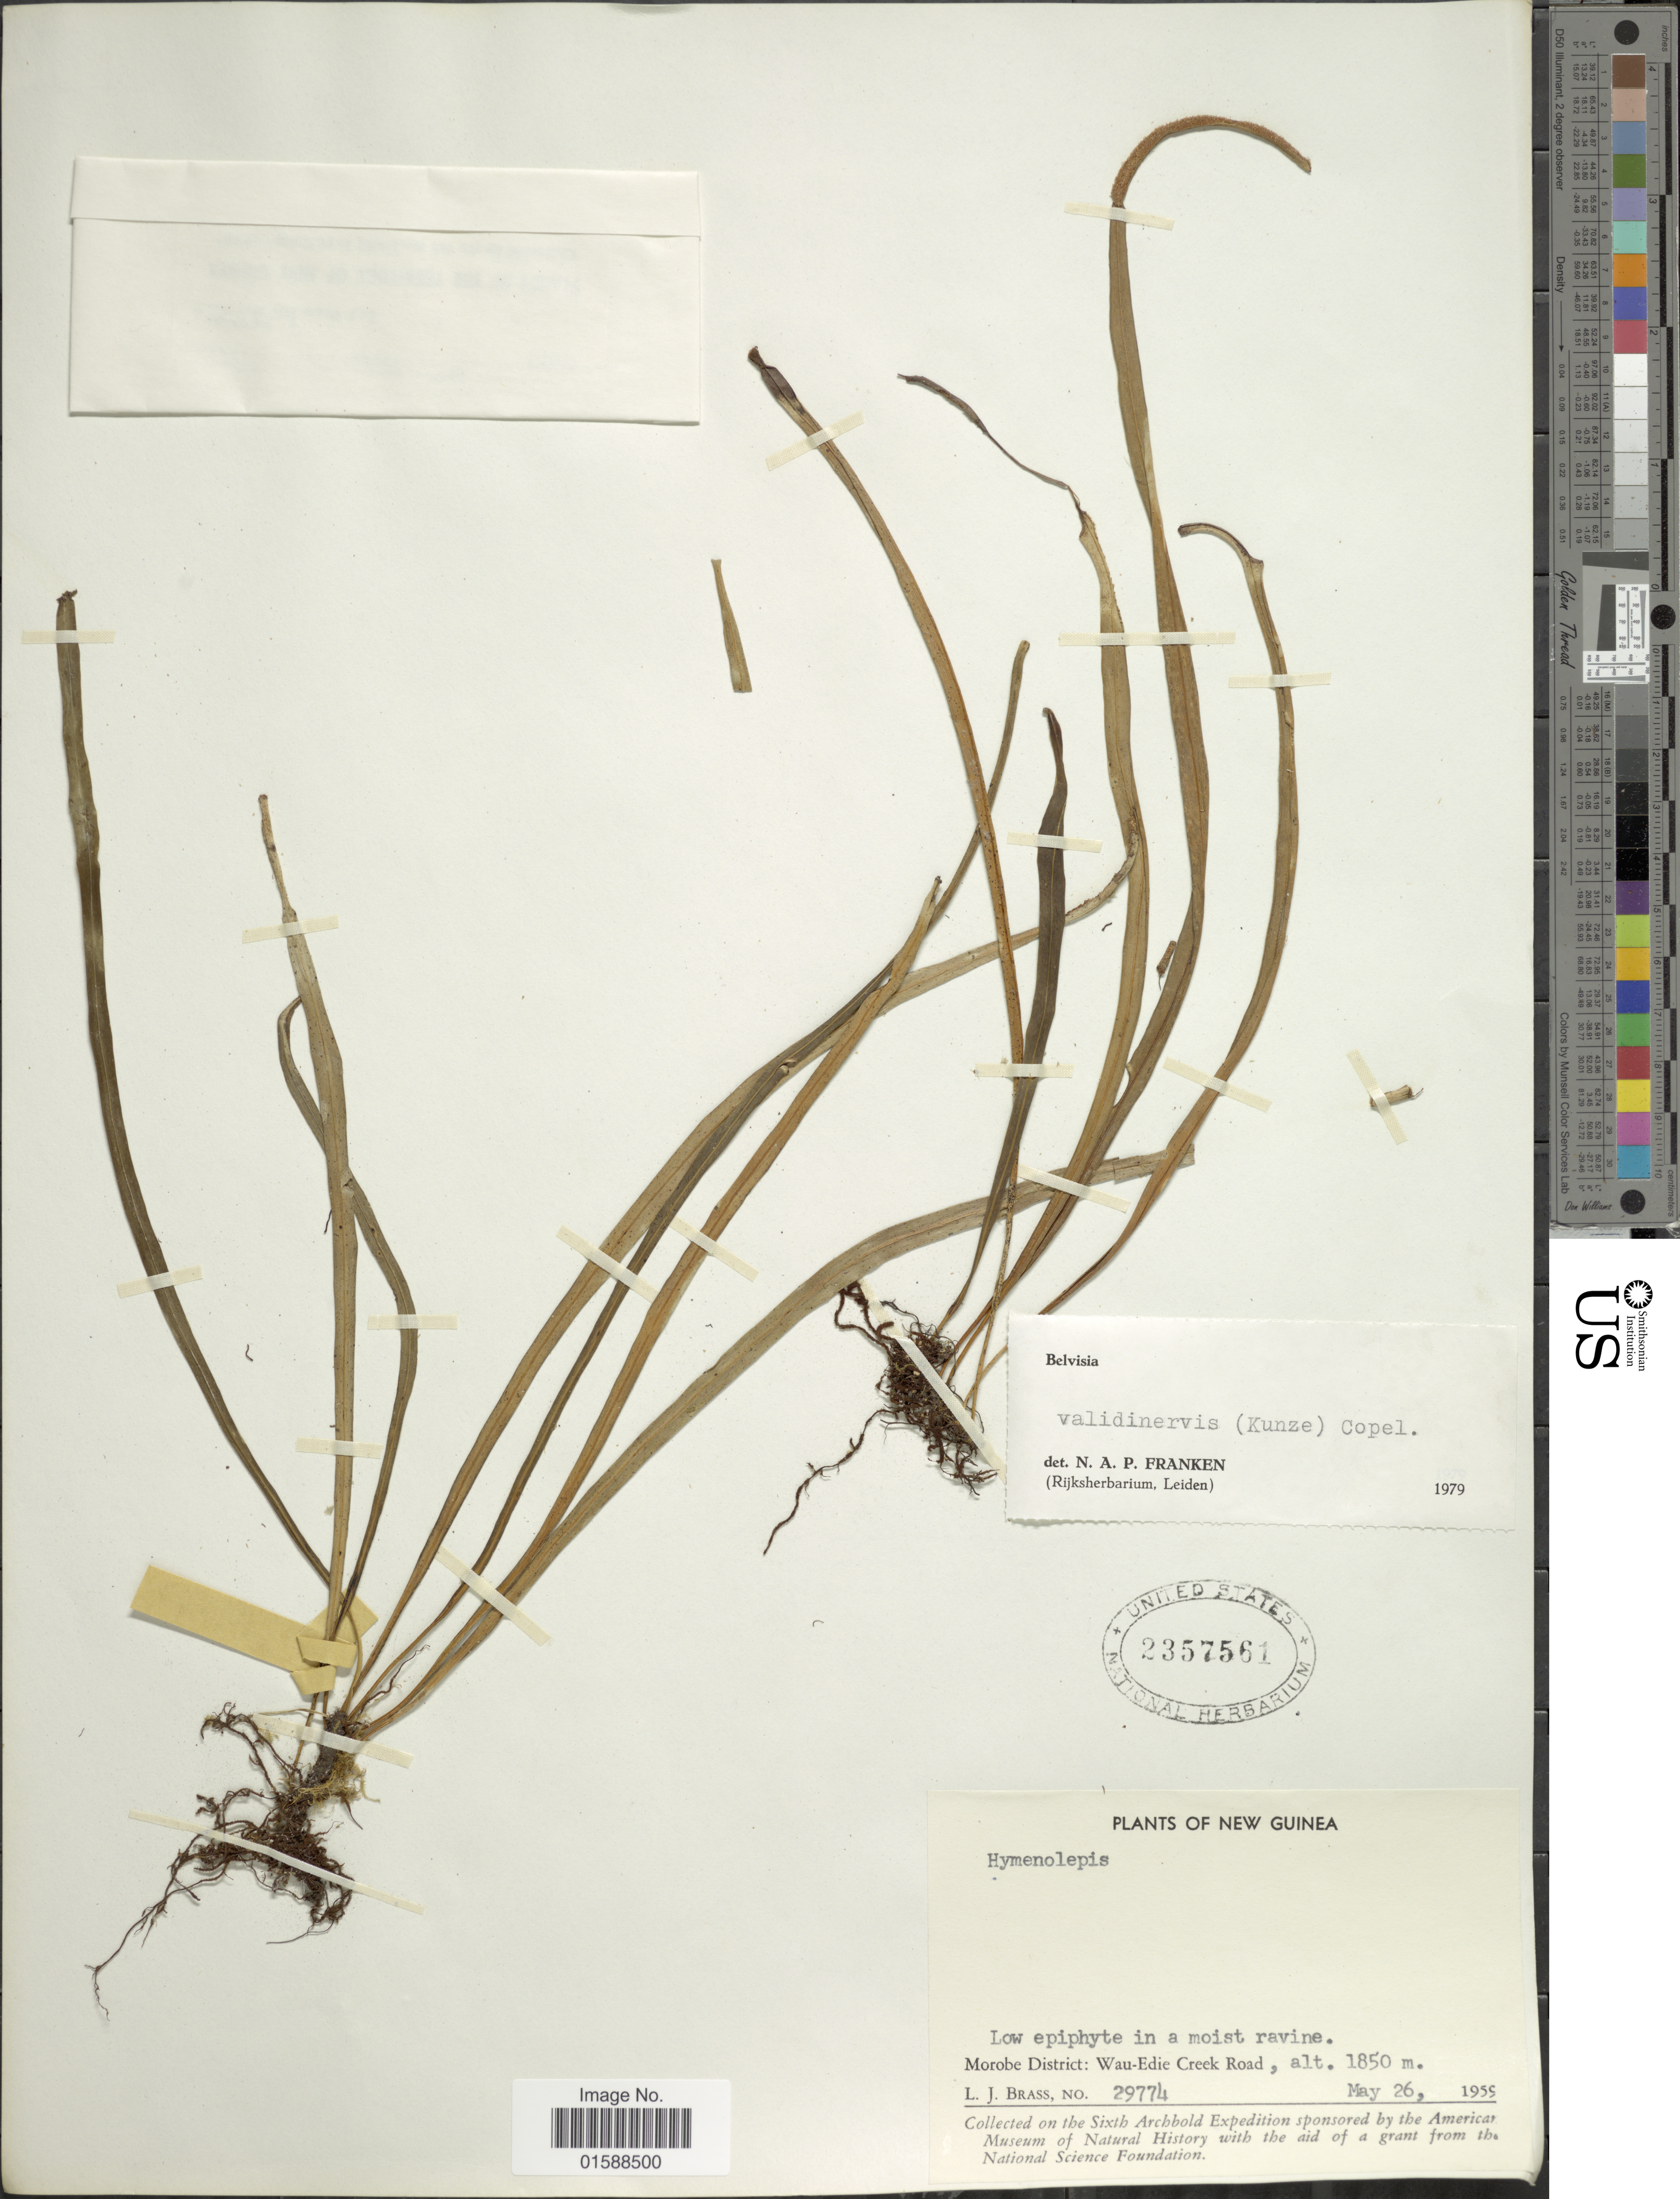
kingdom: Plantae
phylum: Tracheophyta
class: Polypodiopsida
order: Polypodiales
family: Polypodiaceae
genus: Lepisorus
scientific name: Lepisorus validinervis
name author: (Kunze) Li S. Wang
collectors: L. J. Brass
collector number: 29774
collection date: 1959-05-26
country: Papua New Guinea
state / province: Morobe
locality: New Guinea. Wau-Edie Creek Road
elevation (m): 1850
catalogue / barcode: US 2357561